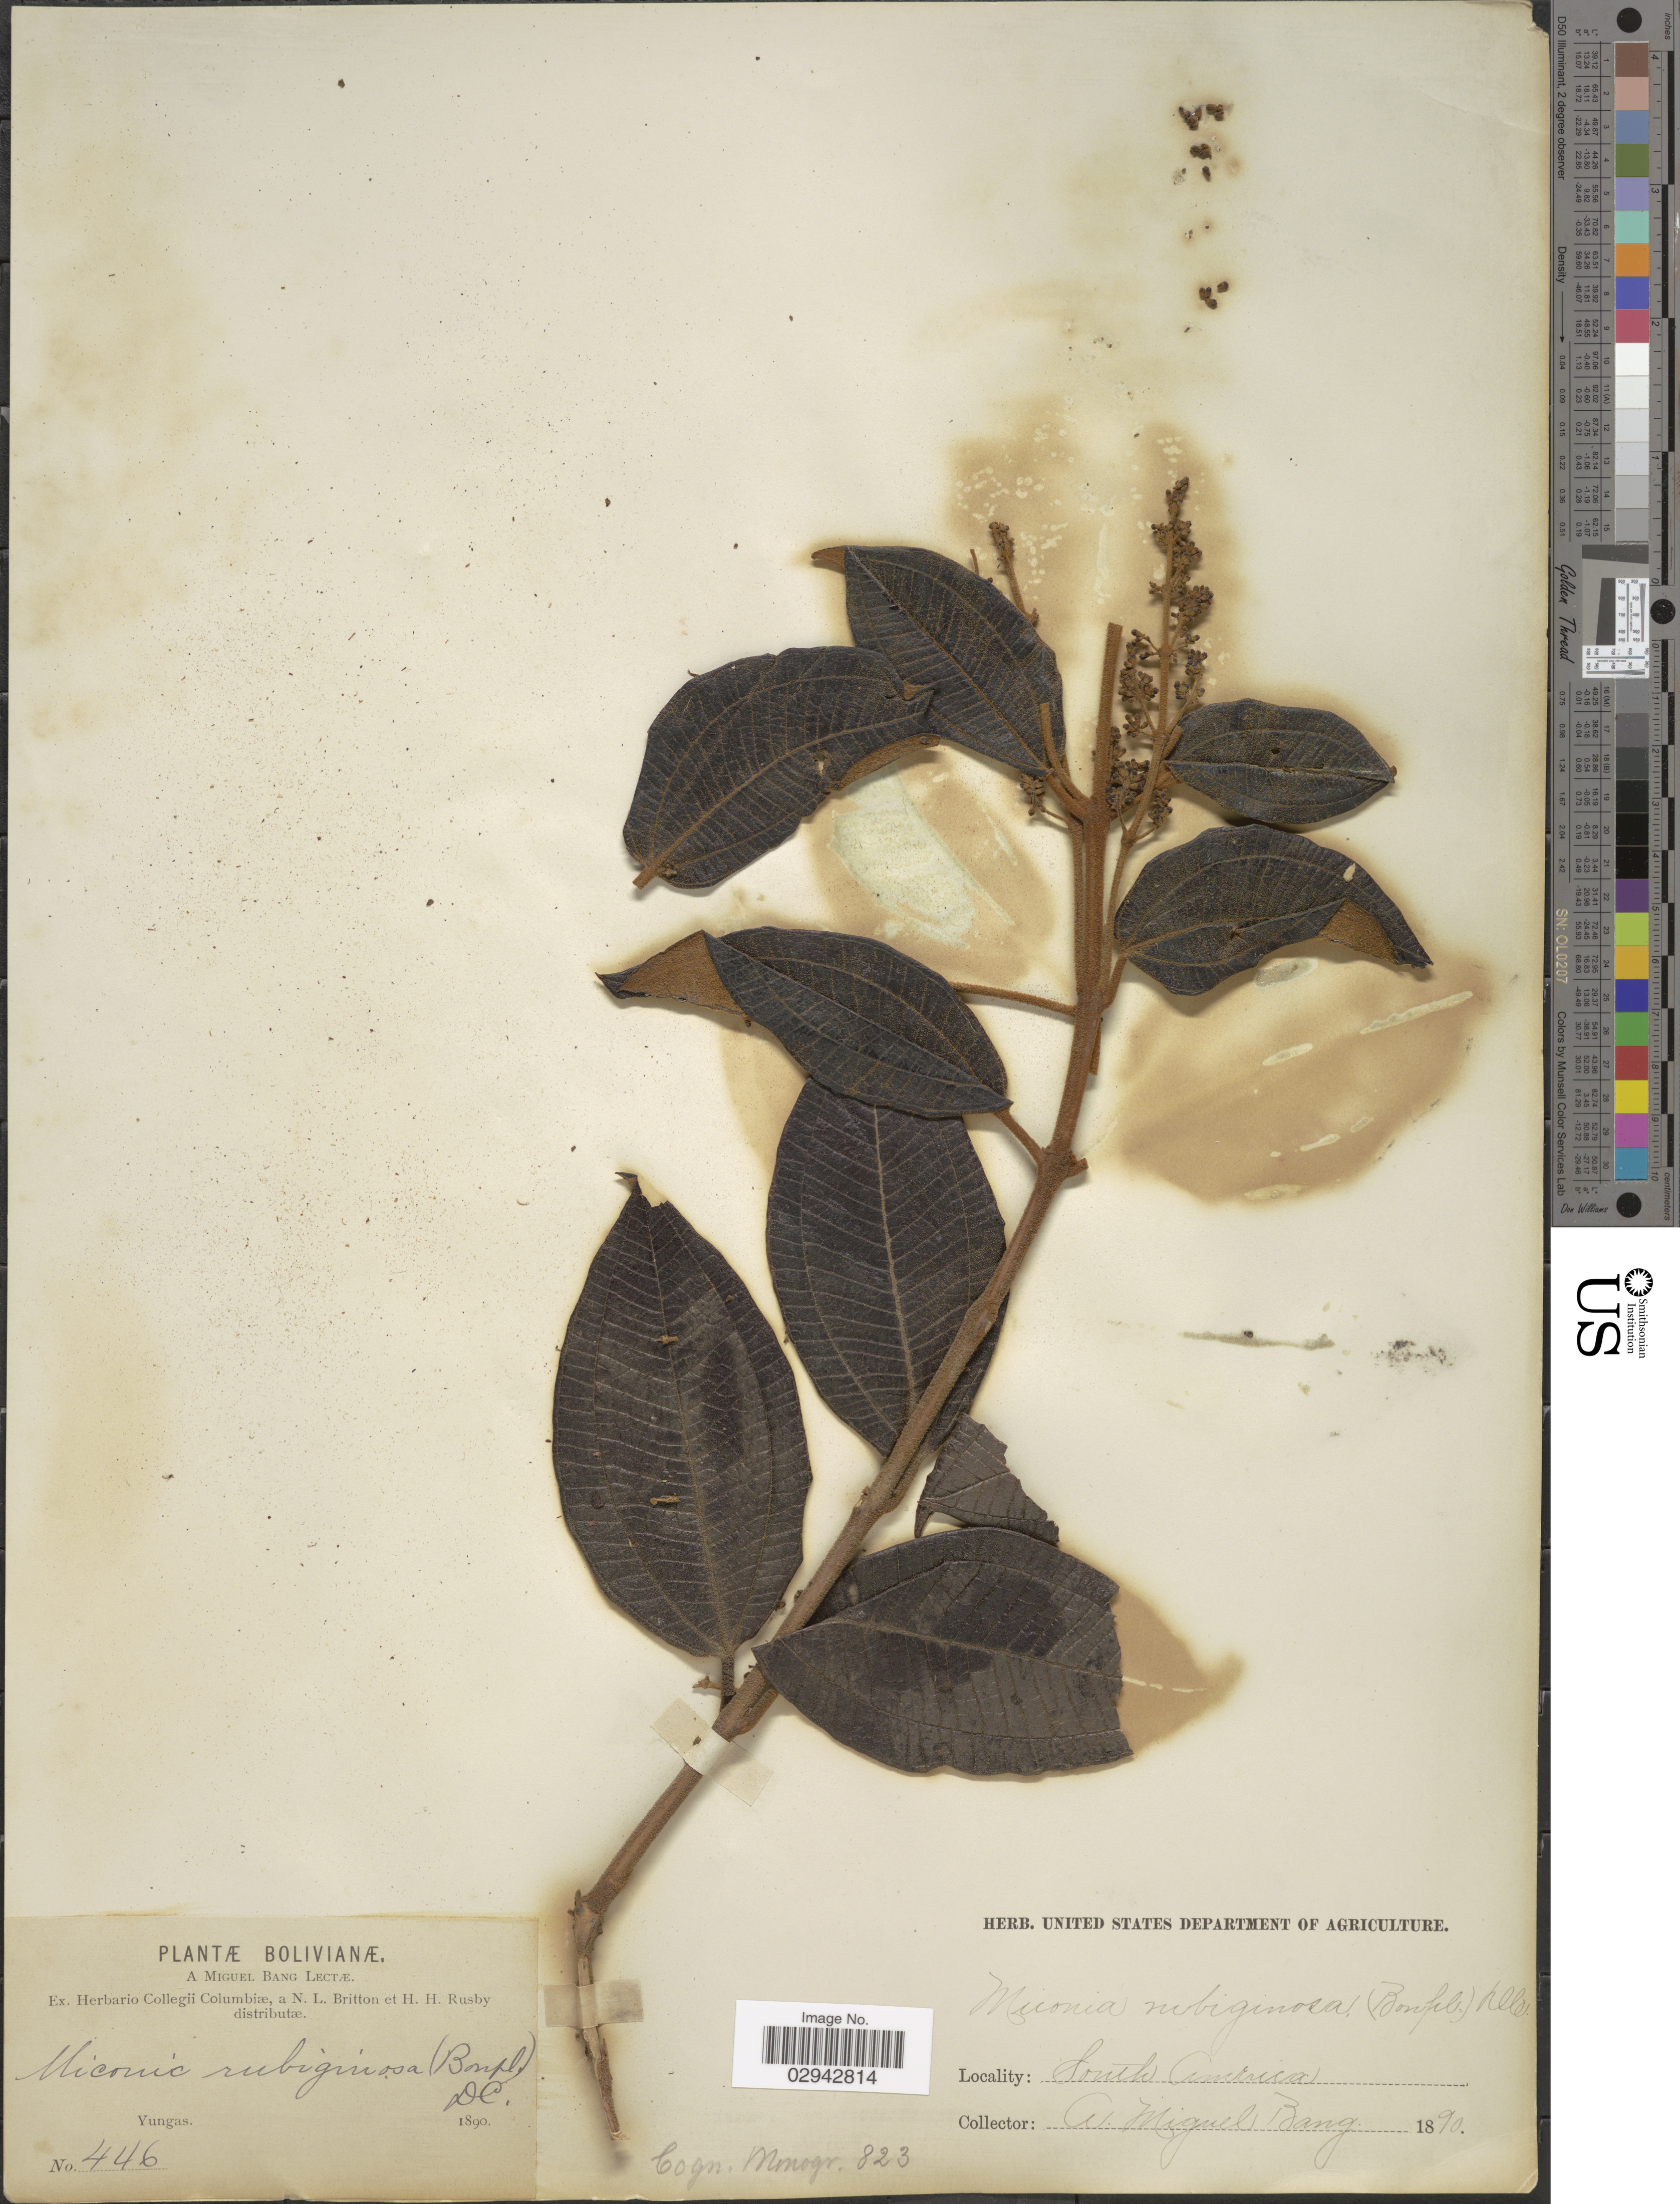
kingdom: Plantae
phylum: Tracheophyta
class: Magnoliopsida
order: Myrtales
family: Melastomataceae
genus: Miconia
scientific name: Miconia rubiginosa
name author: (Bonpl.) DC.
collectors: M. Bang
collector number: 446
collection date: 1890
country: Bolivia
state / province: La Paz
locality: Yungas.